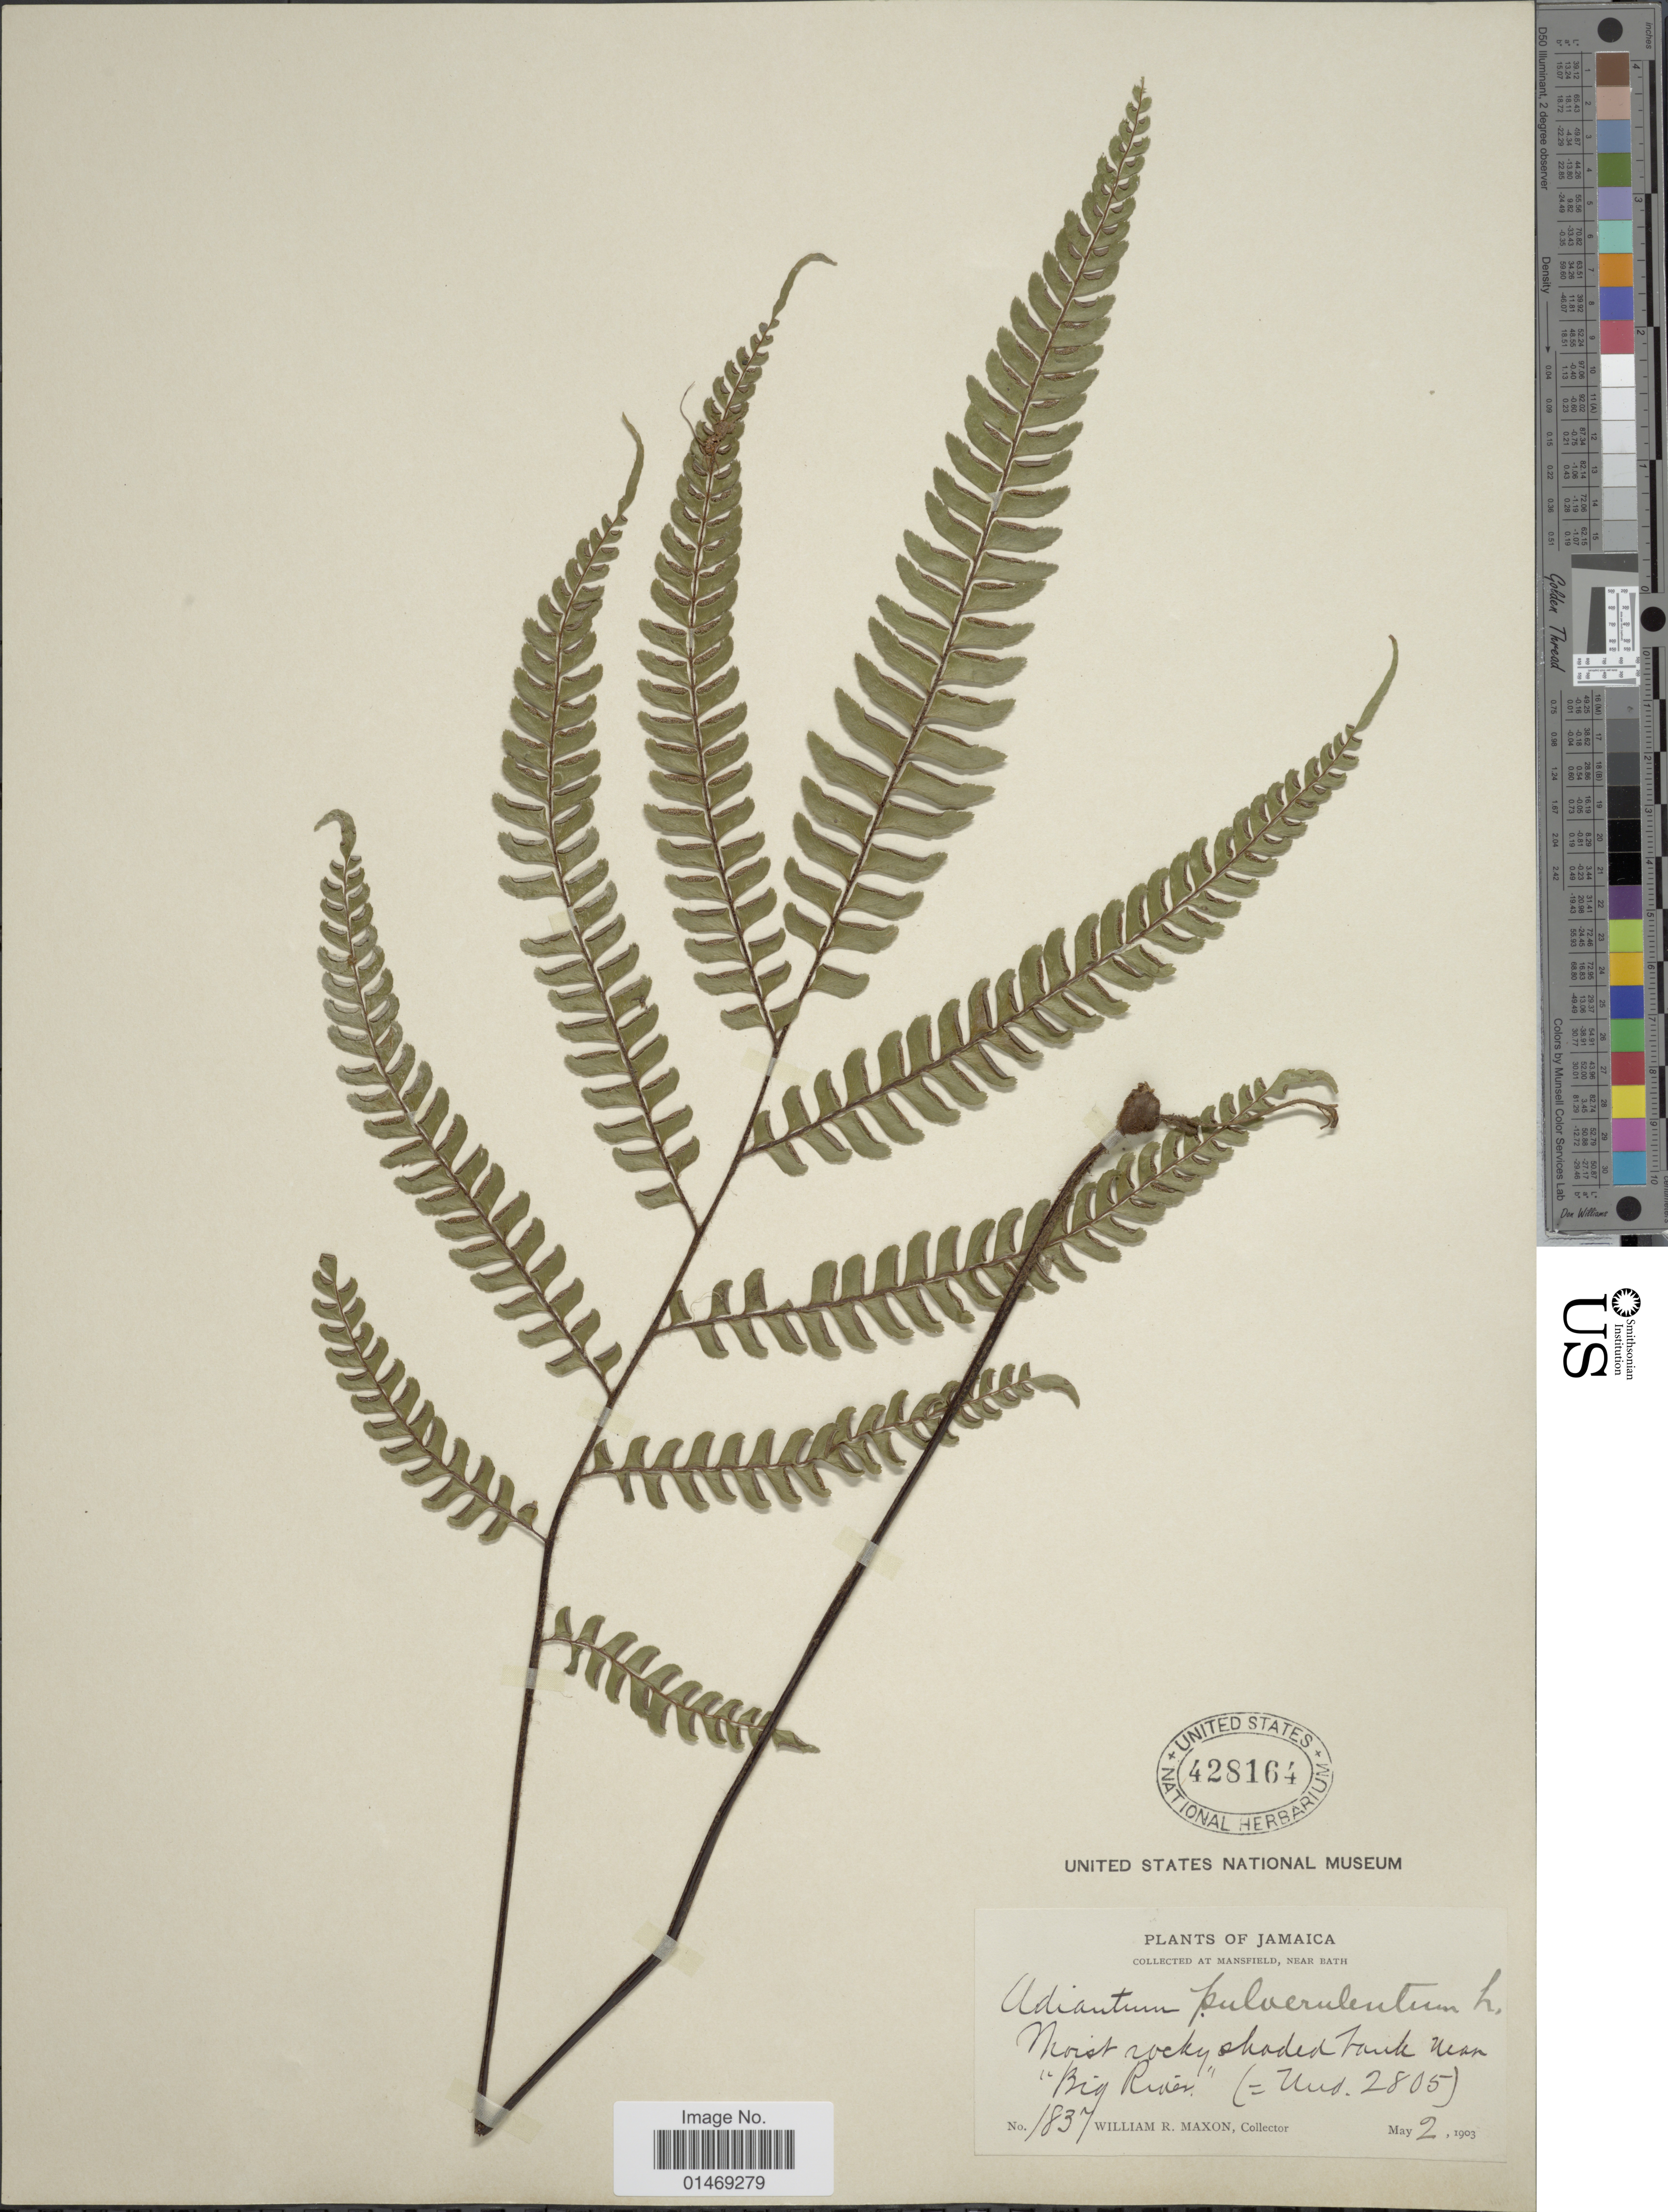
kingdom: Plantae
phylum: Tracheophyta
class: Polypodiopsida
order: Polypodiales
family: Pteridaceae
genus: Adiantum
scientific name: Adiantum pulverulentum var. caudatum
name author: Jenman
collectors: W. R. Maxon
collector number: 1837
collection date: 1903-05-02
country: Jamaica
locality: Mansfield, near Bath, Mount Rocky shaded bank near Big River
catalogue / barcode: US 428164